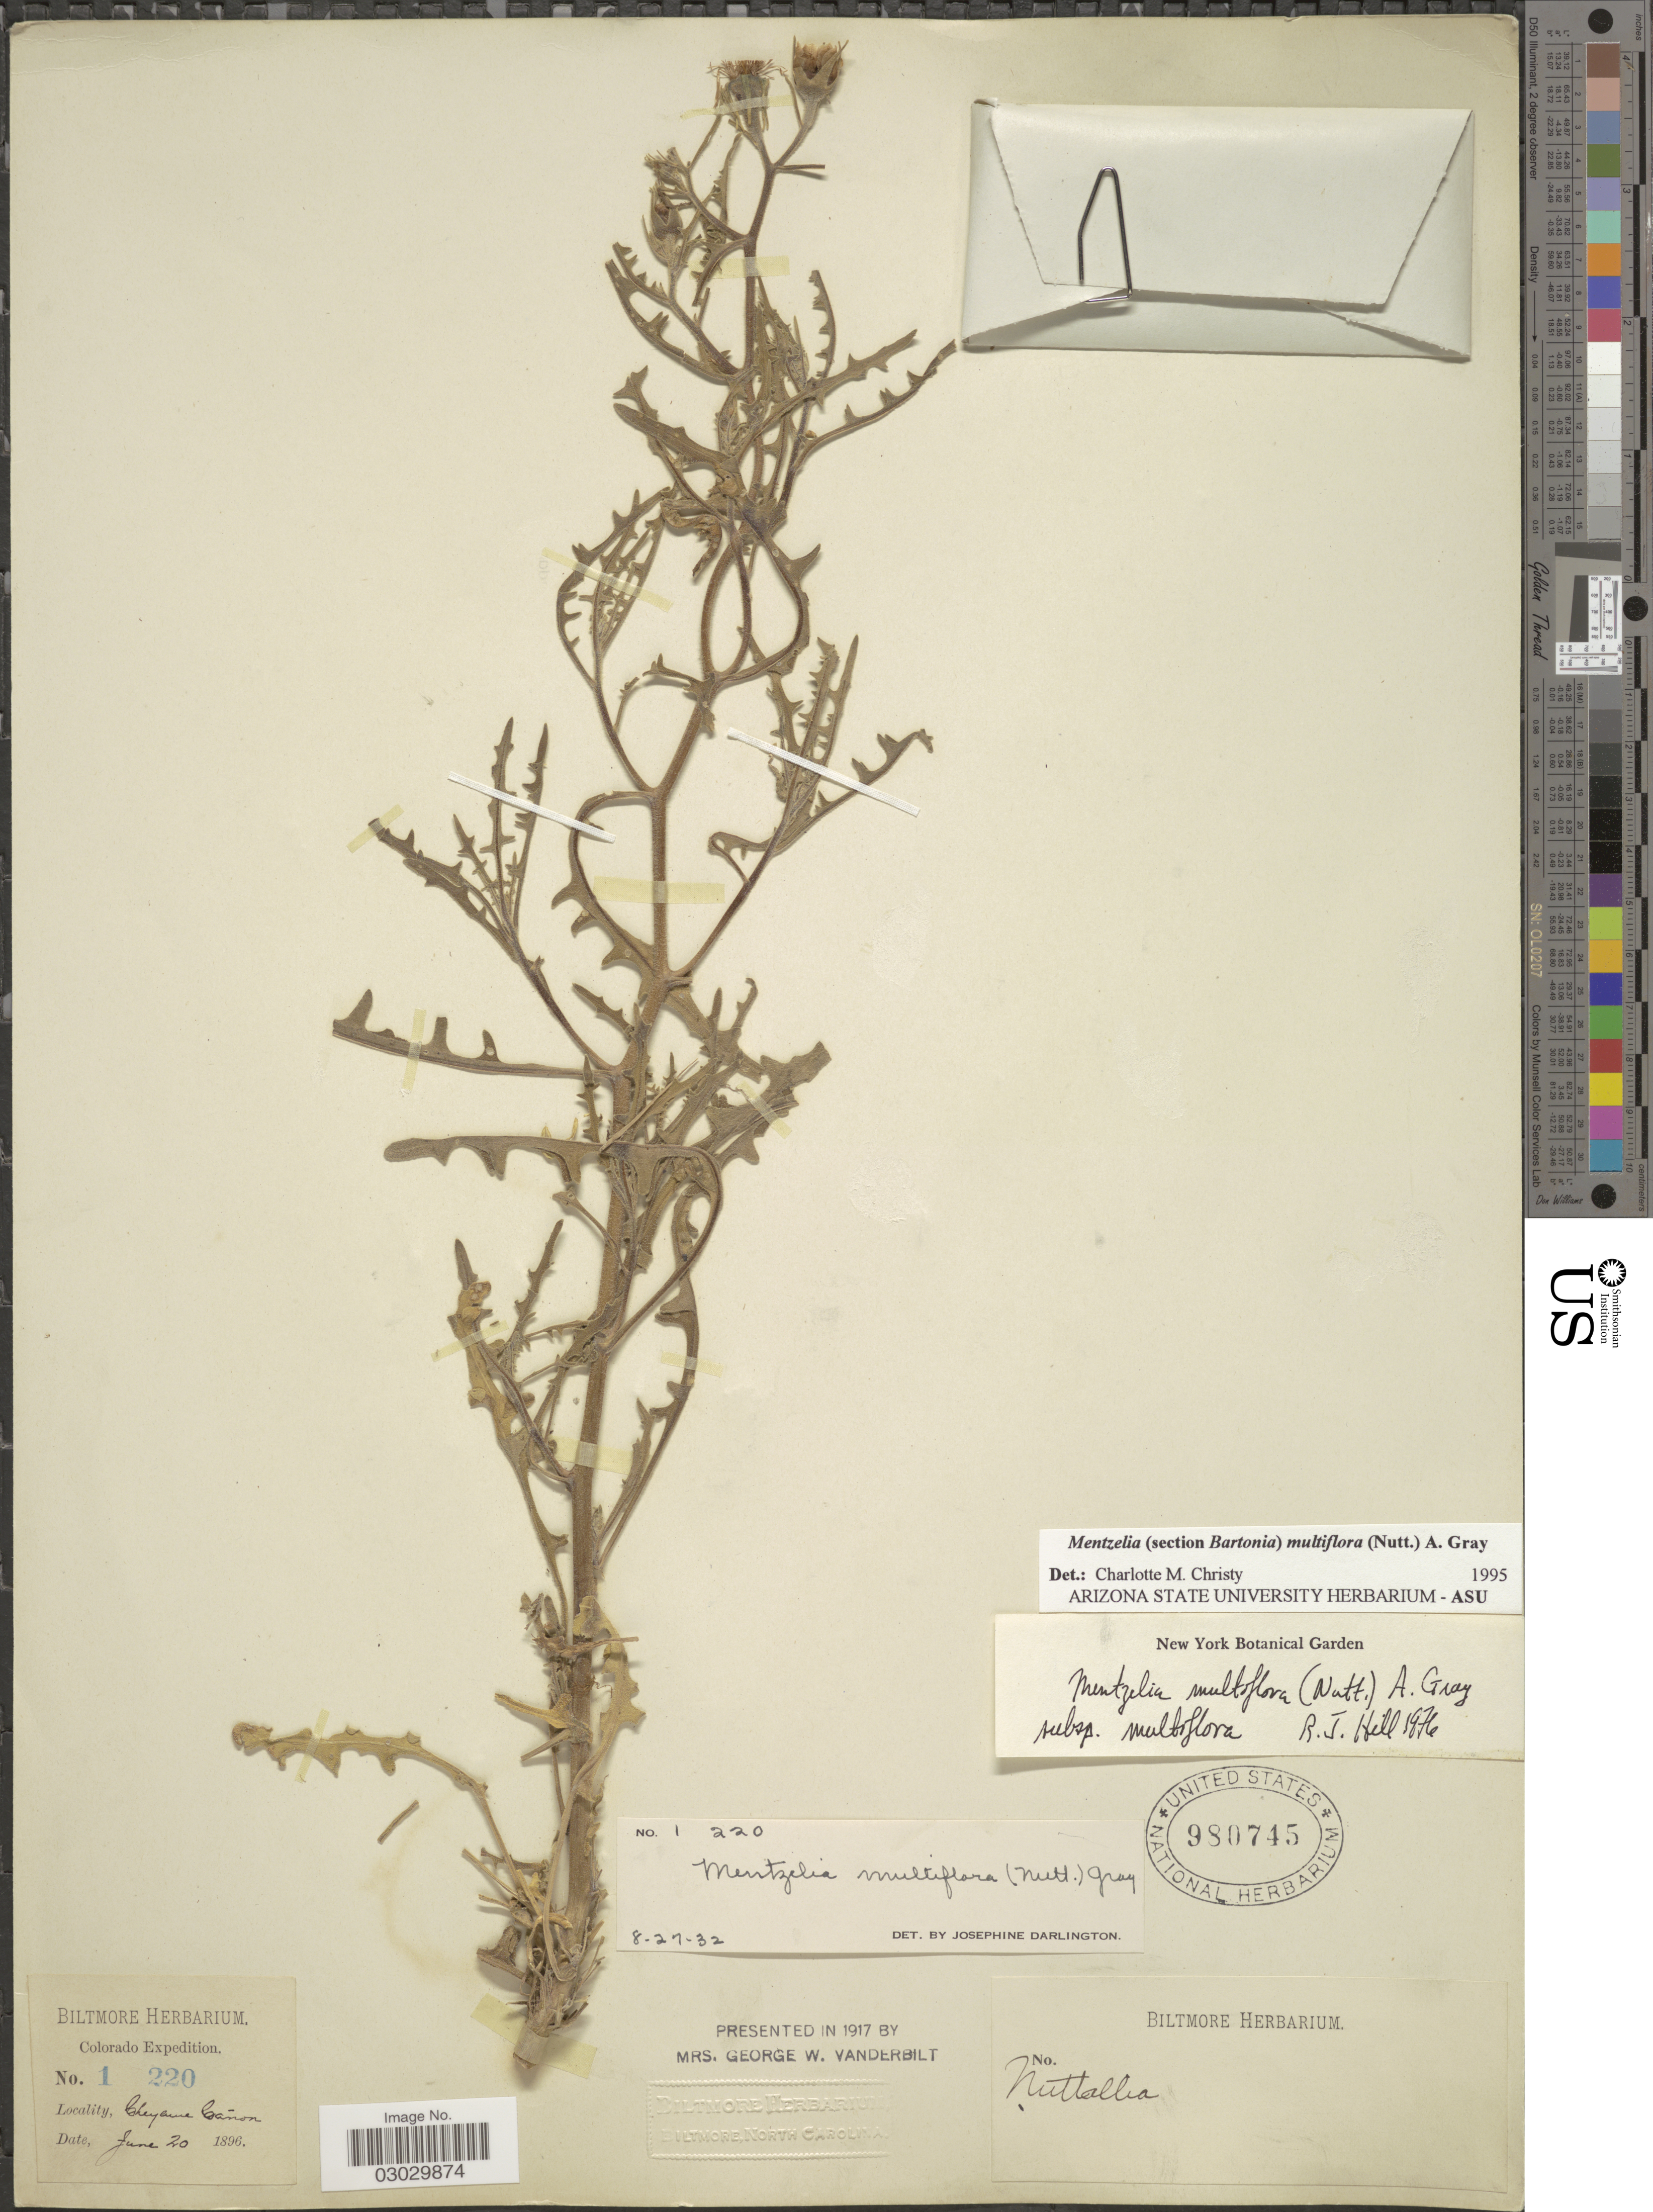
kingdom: Plantae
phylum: Tracheophyta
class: Magnoliopsida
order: Cornales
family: Loasaceae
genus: Mentzelia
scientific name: Mentzelia multiflora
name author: (Nutt.) A. Gray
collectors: ex herb. Biltmore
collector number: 1220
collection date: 1896-06-20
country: United States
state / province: Colorado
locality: Cheyenne Cañon.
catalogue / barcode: US 980745